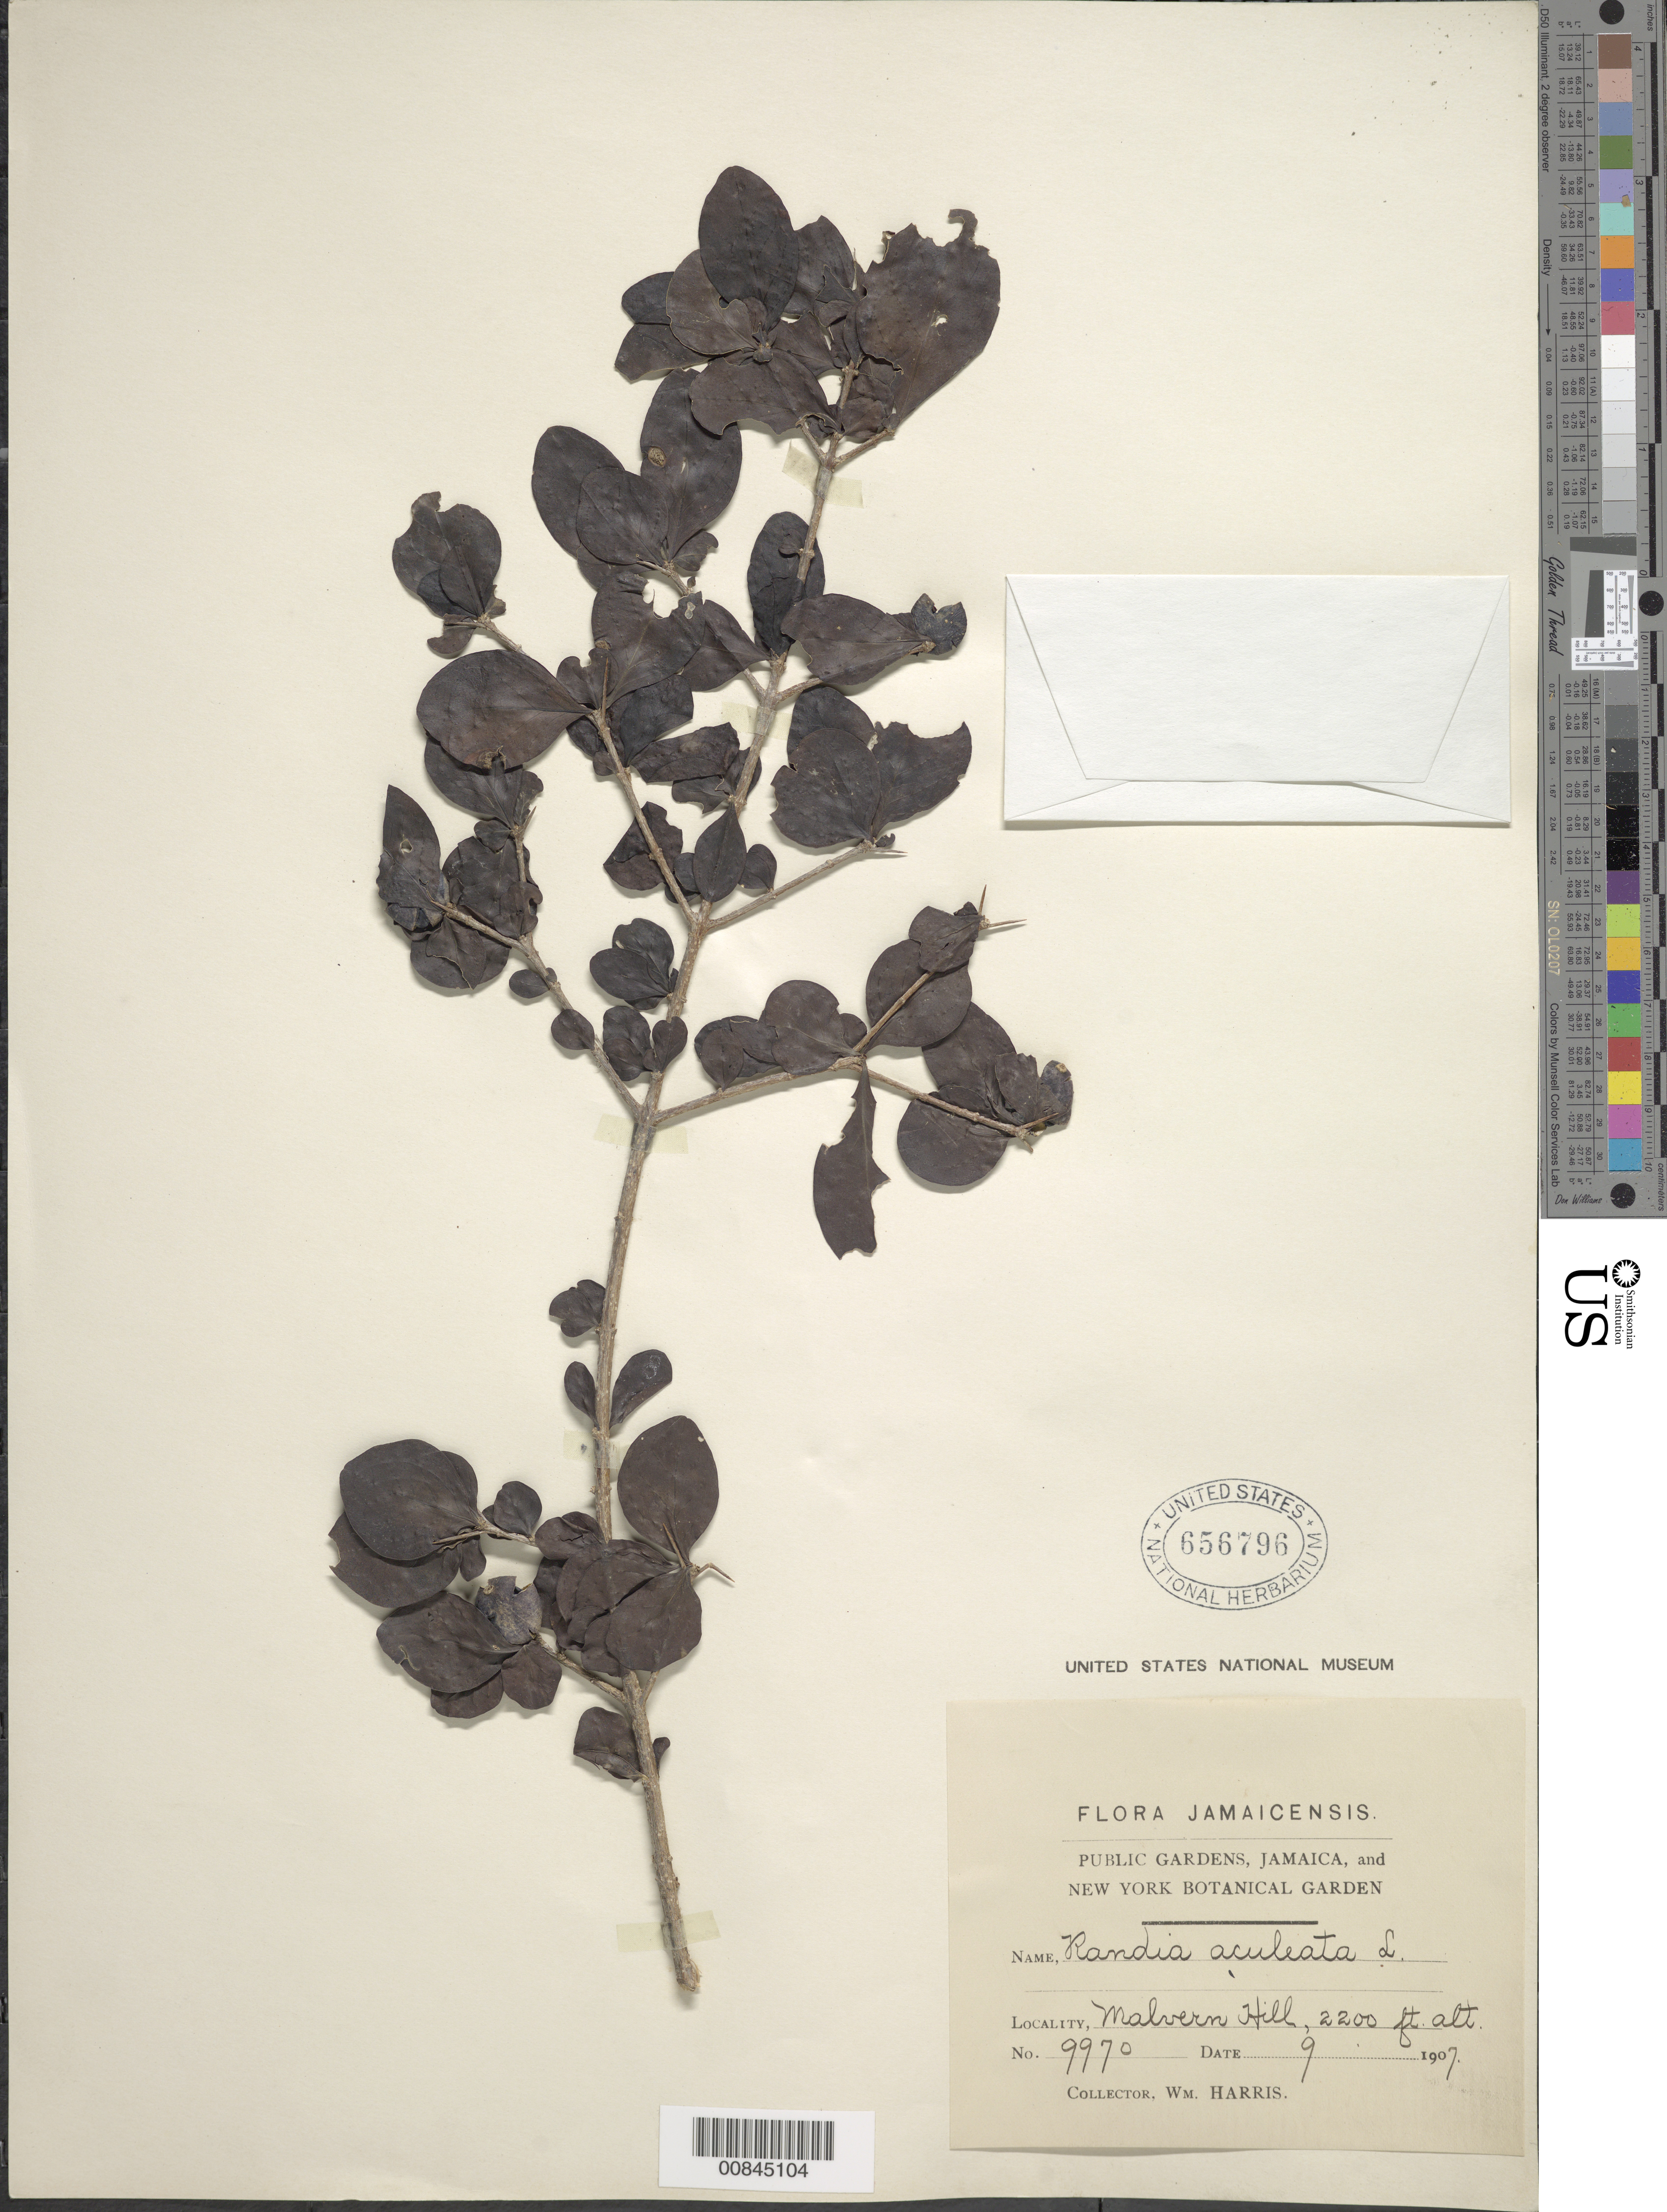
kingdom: Plantae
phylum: Tracheophyta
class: Magnoliopsida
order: Gentianales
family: Rubiaceae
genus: Randia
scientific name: Randia aculeata var. aculeata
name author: L.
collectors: W. H. Harris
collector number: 9970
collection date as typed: Sep 1907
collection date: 1907-09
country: Jamaica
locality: Malvern Hill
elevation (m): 671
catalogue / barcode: US 656796